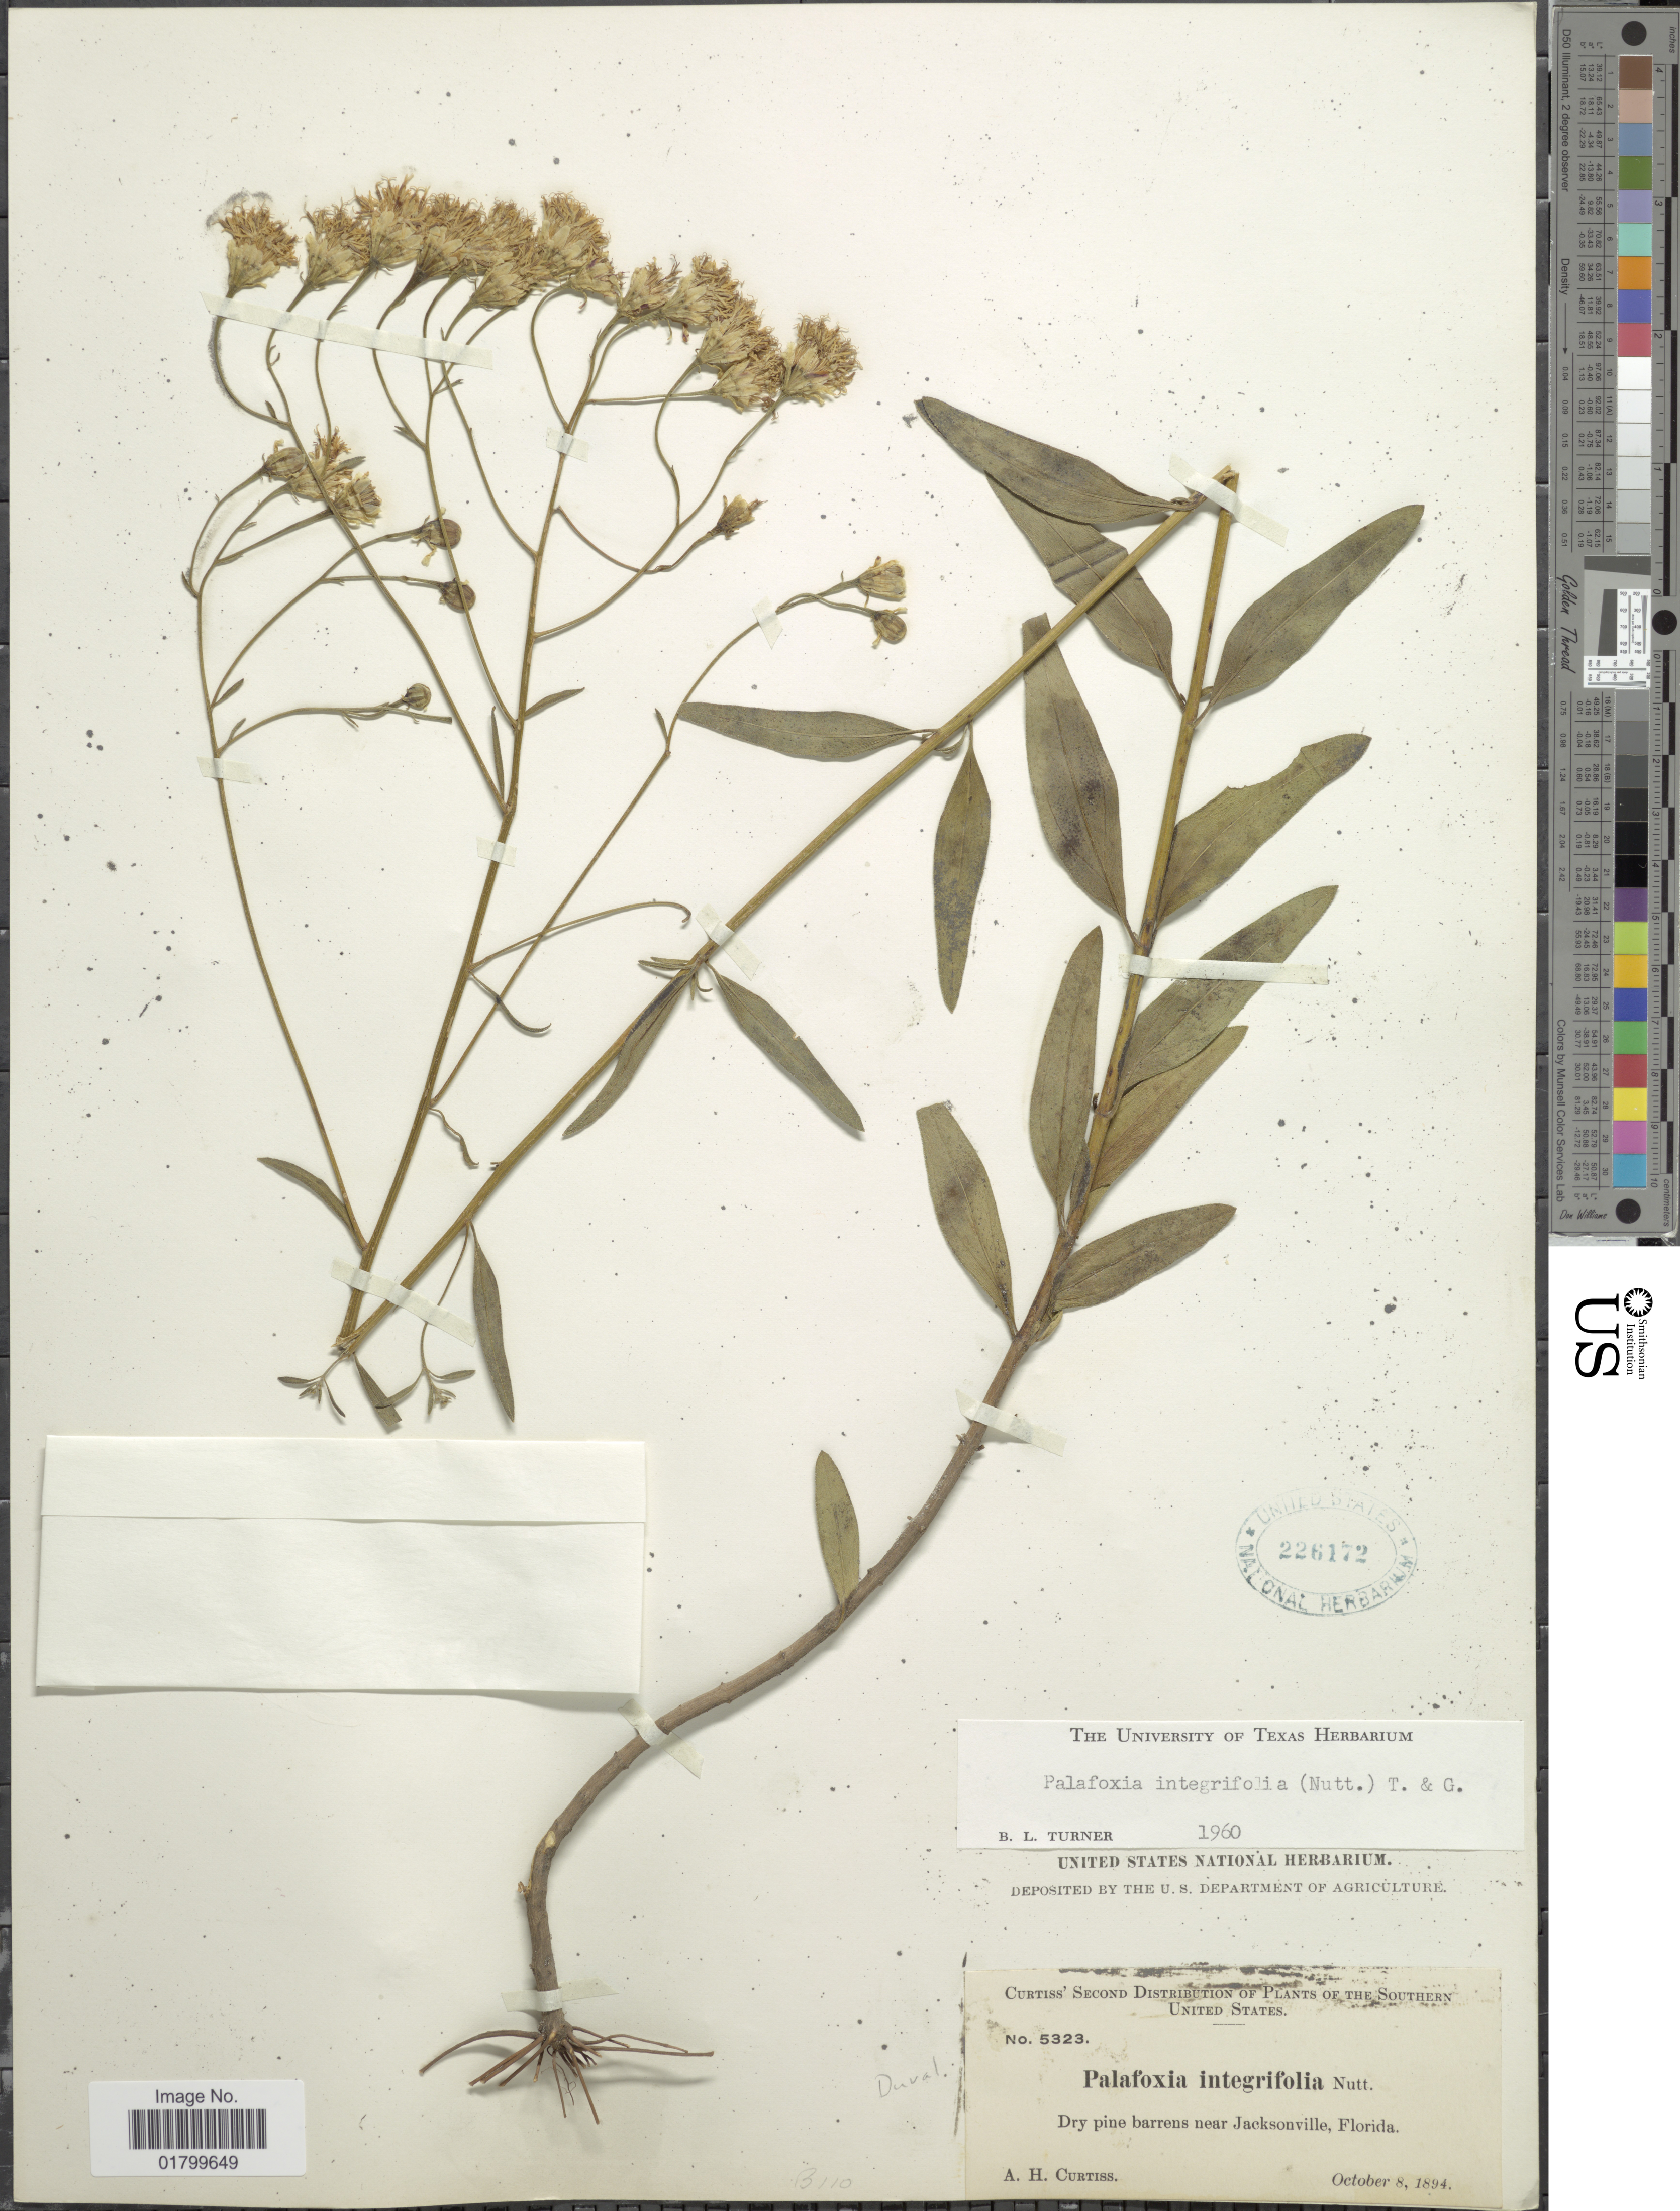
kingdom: Plantae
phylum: Tracheophyta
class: Magnoliopsida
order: Asterales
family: Asteraceae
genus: Palafoxia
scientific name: Palafoxia integrifolia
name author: (Nutt.) Torr. & A. Gray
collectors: A. H. Curtiss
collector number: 5323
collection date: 1894-10-08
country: United States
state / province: Florida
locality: Dry pine barrens near Jacksonville, Florida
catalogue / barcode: US 226172